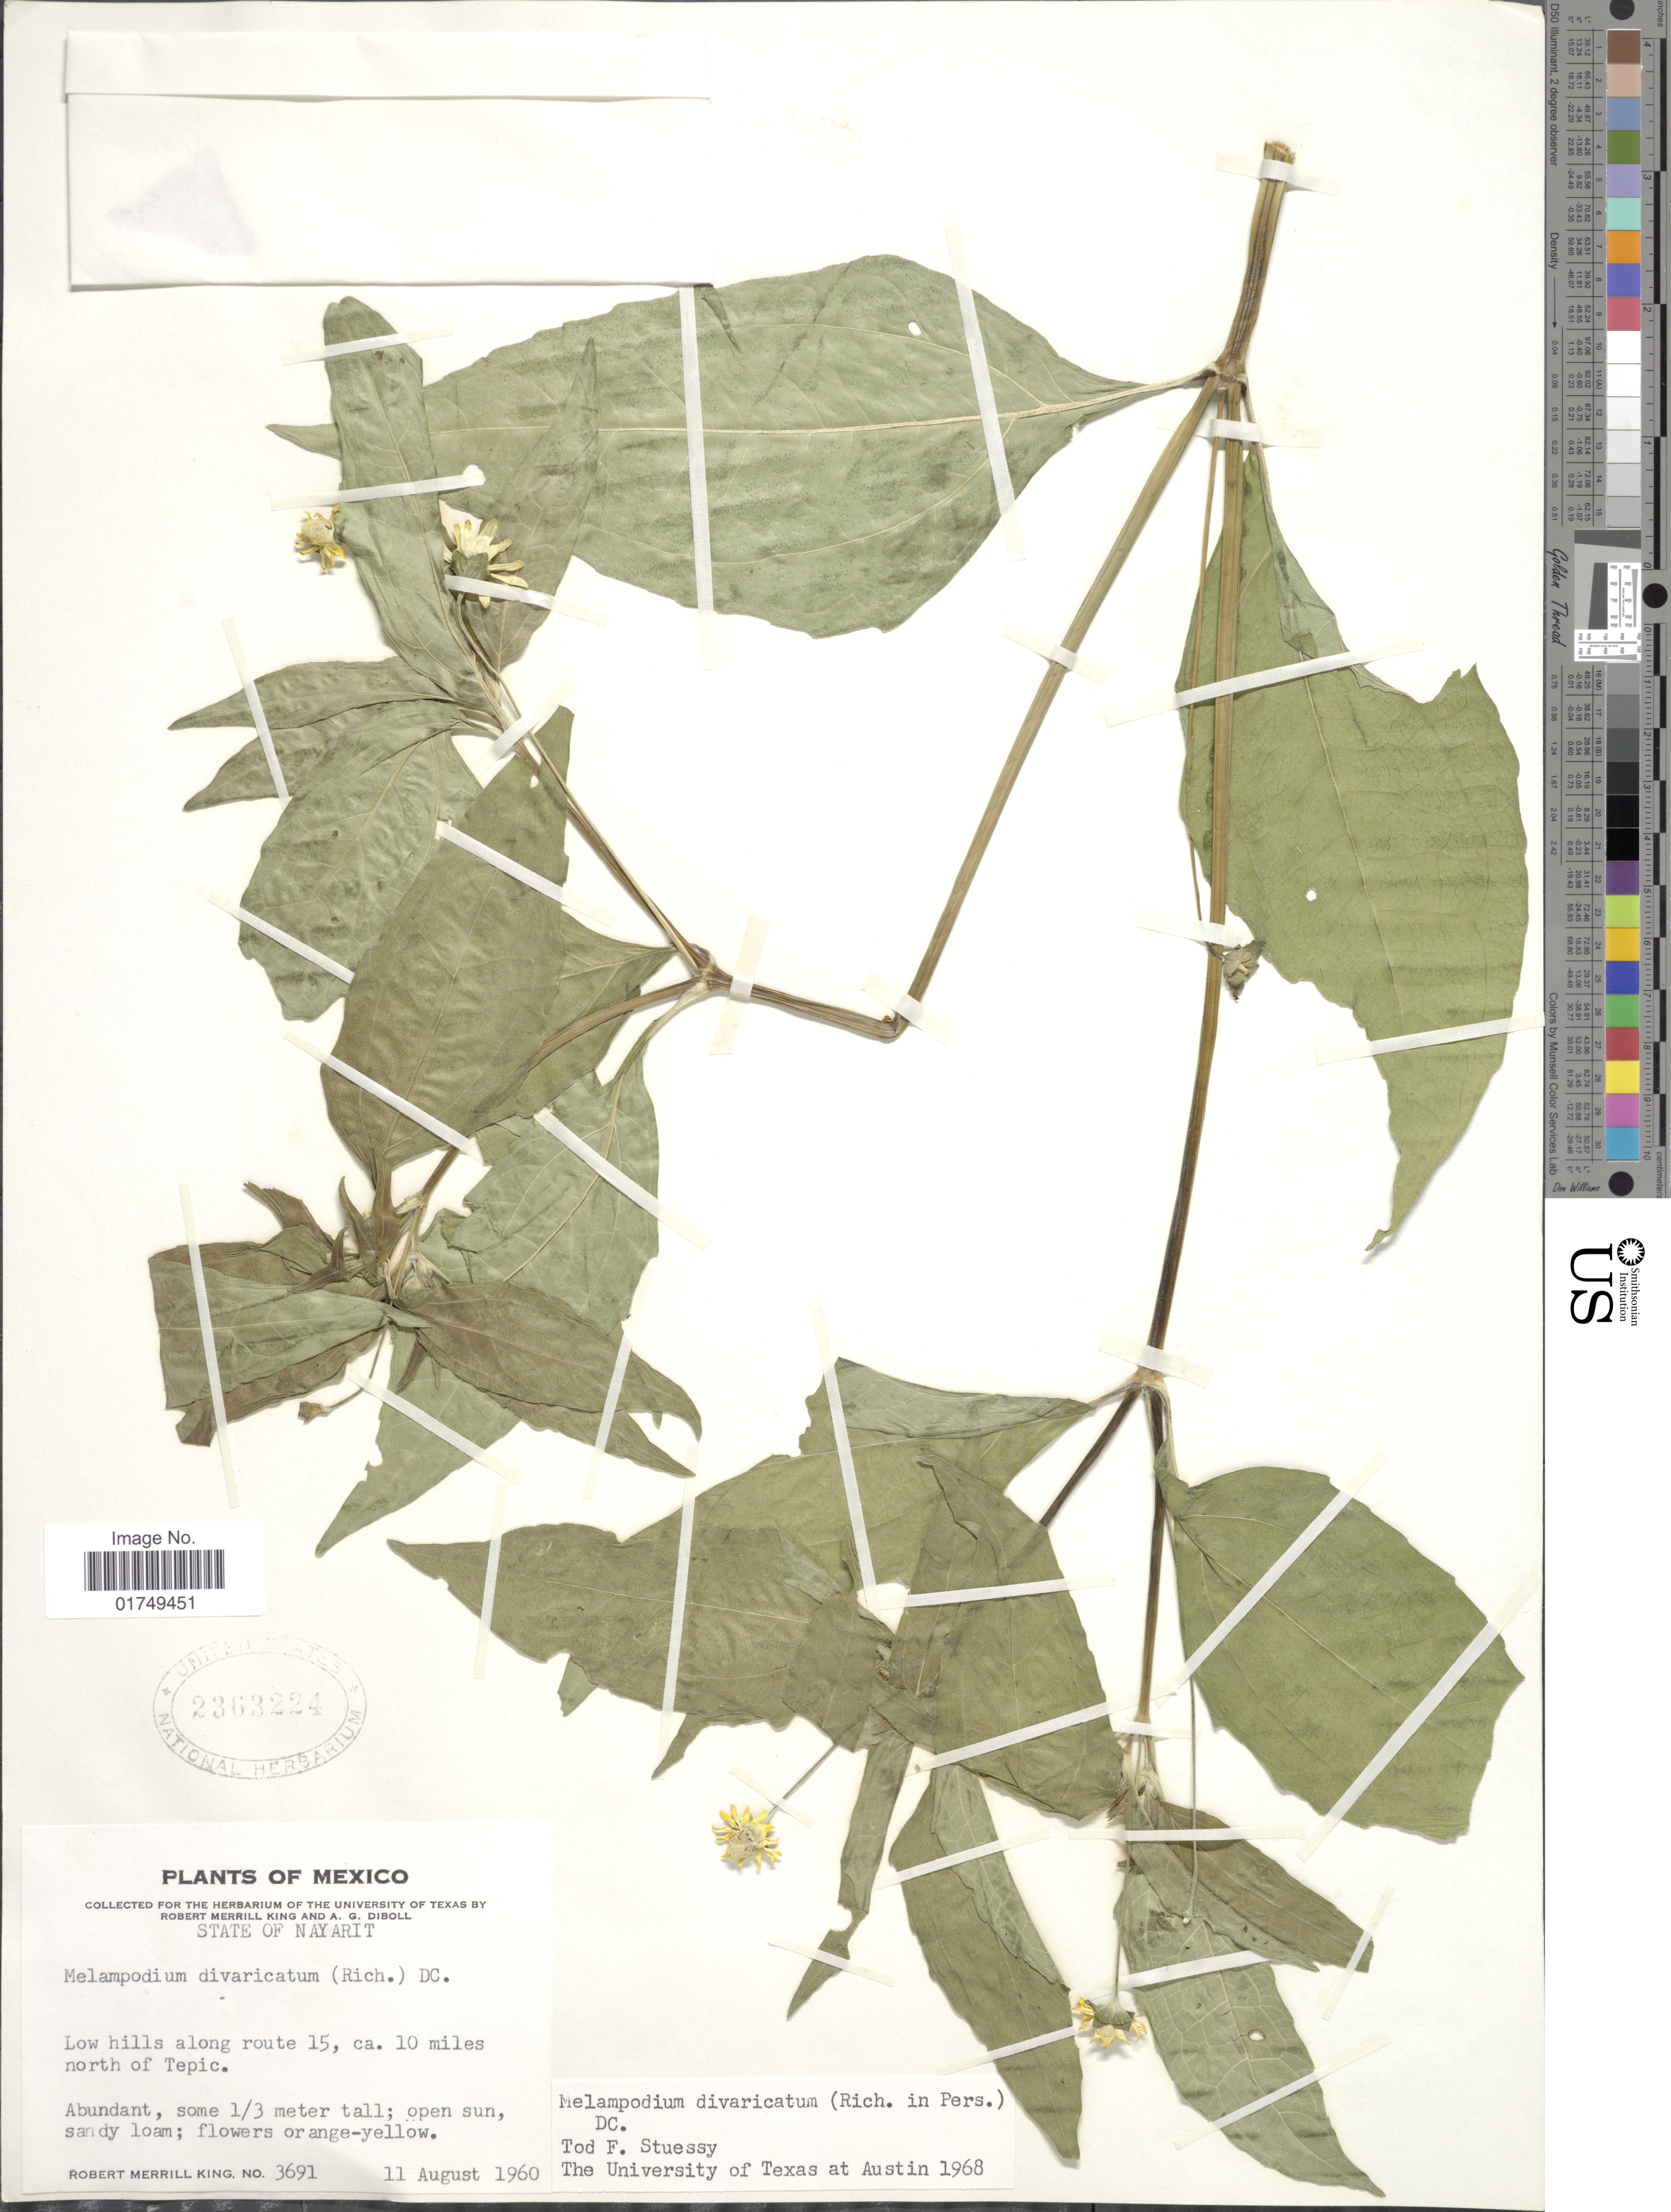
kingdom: Plantae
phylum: Tracheophyta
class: Magnoliopsida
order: Asterales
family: Asteraceae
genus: Melampodium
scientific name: Melampodium divaricatum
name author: (Rich.) DC.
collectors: R. M. King & A. Diboll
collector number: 3691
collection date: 1960-08-11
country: Mexico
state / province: Nayarit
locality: Along route 15, ca 10 miles north of Tepic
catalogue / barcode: US 2363224